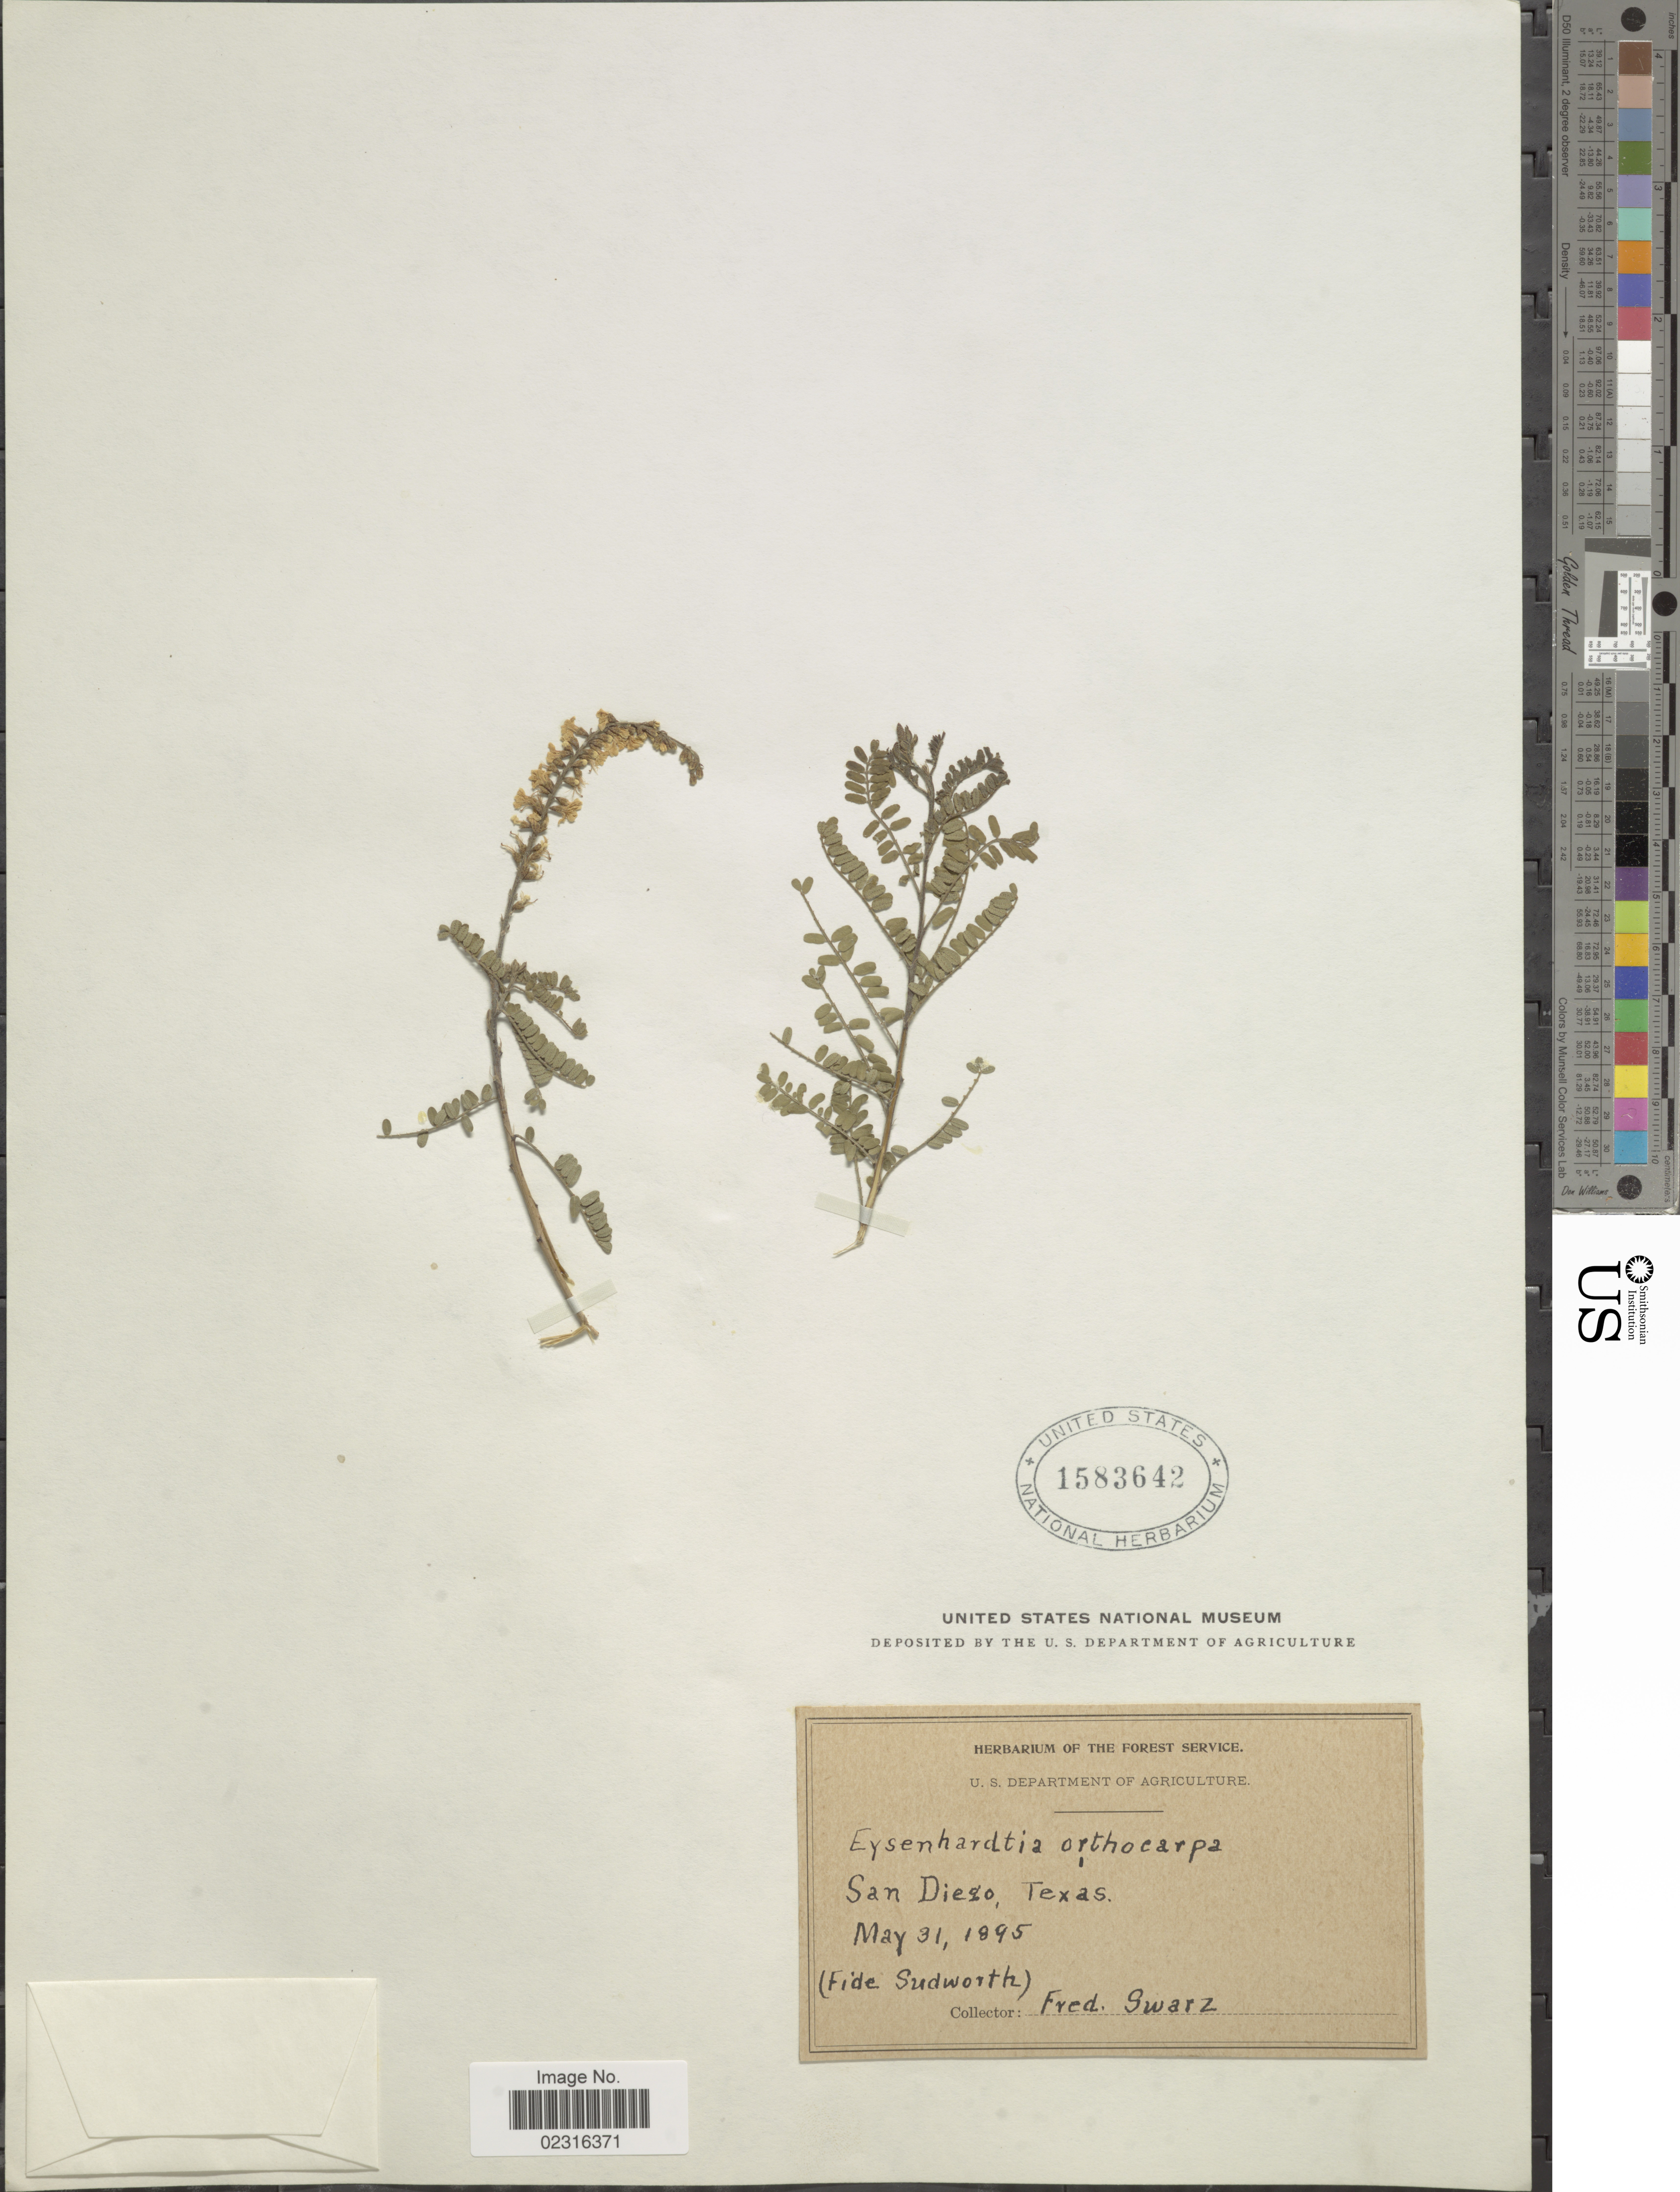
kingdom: Plantae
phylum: Tracheophyta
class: Magnoliopsida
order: Fabales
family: Fabaceae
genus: Eysenhardtia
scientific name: Eysenhardtia texana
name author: Scheele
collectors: F. Swarz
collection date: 1895-05-31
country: United States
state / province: Texas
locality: San Diego, (Fide Sudworth) [unsure placement].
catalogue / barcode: US 1583642